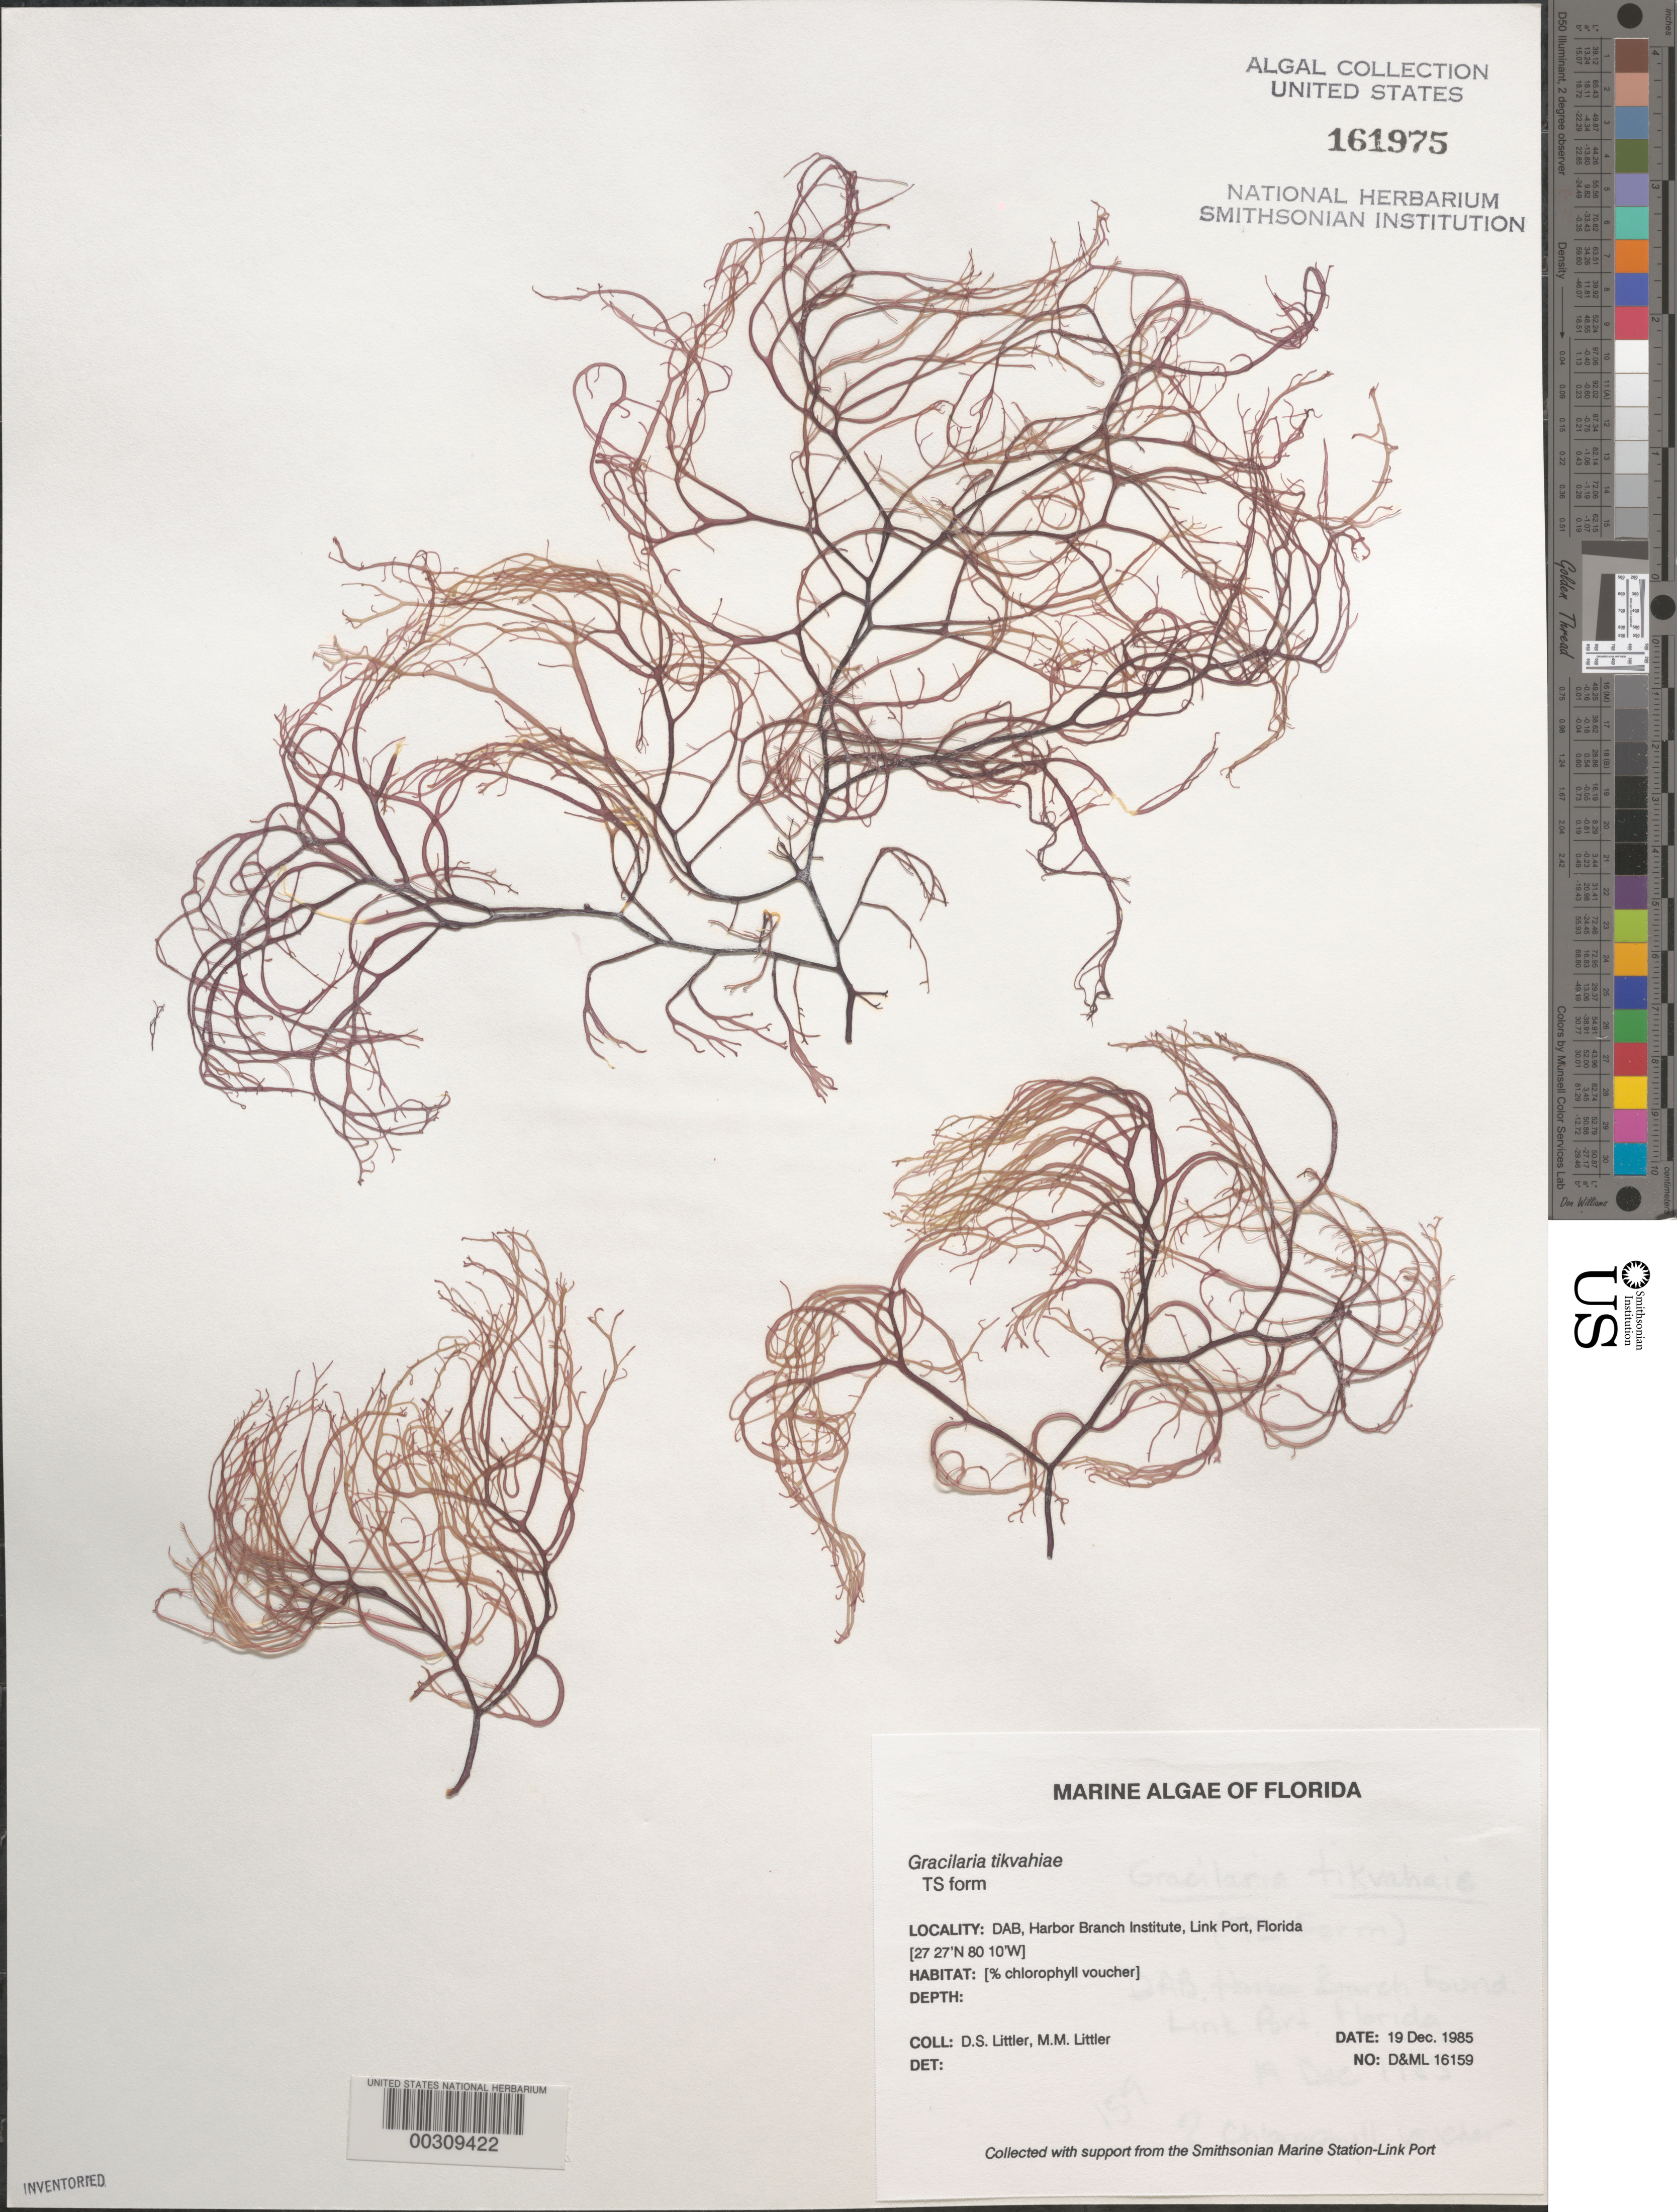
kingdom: Plantae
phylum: Rhodophyta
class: Florideophyceae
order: Gracilariales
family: Gracilariaceae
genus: Gracilaria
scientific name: Gracilaria tikvahiae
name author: McLachlan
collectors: D. S. Littler & M. M. Littler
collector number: D&ML 16159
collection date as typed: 19 Dec 1985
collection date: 1985-12-19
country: United States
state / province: Florida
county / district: Saint Lucie County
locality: Harbor Branch Oceanographic Institutue, Link Port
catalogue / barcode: US 161975